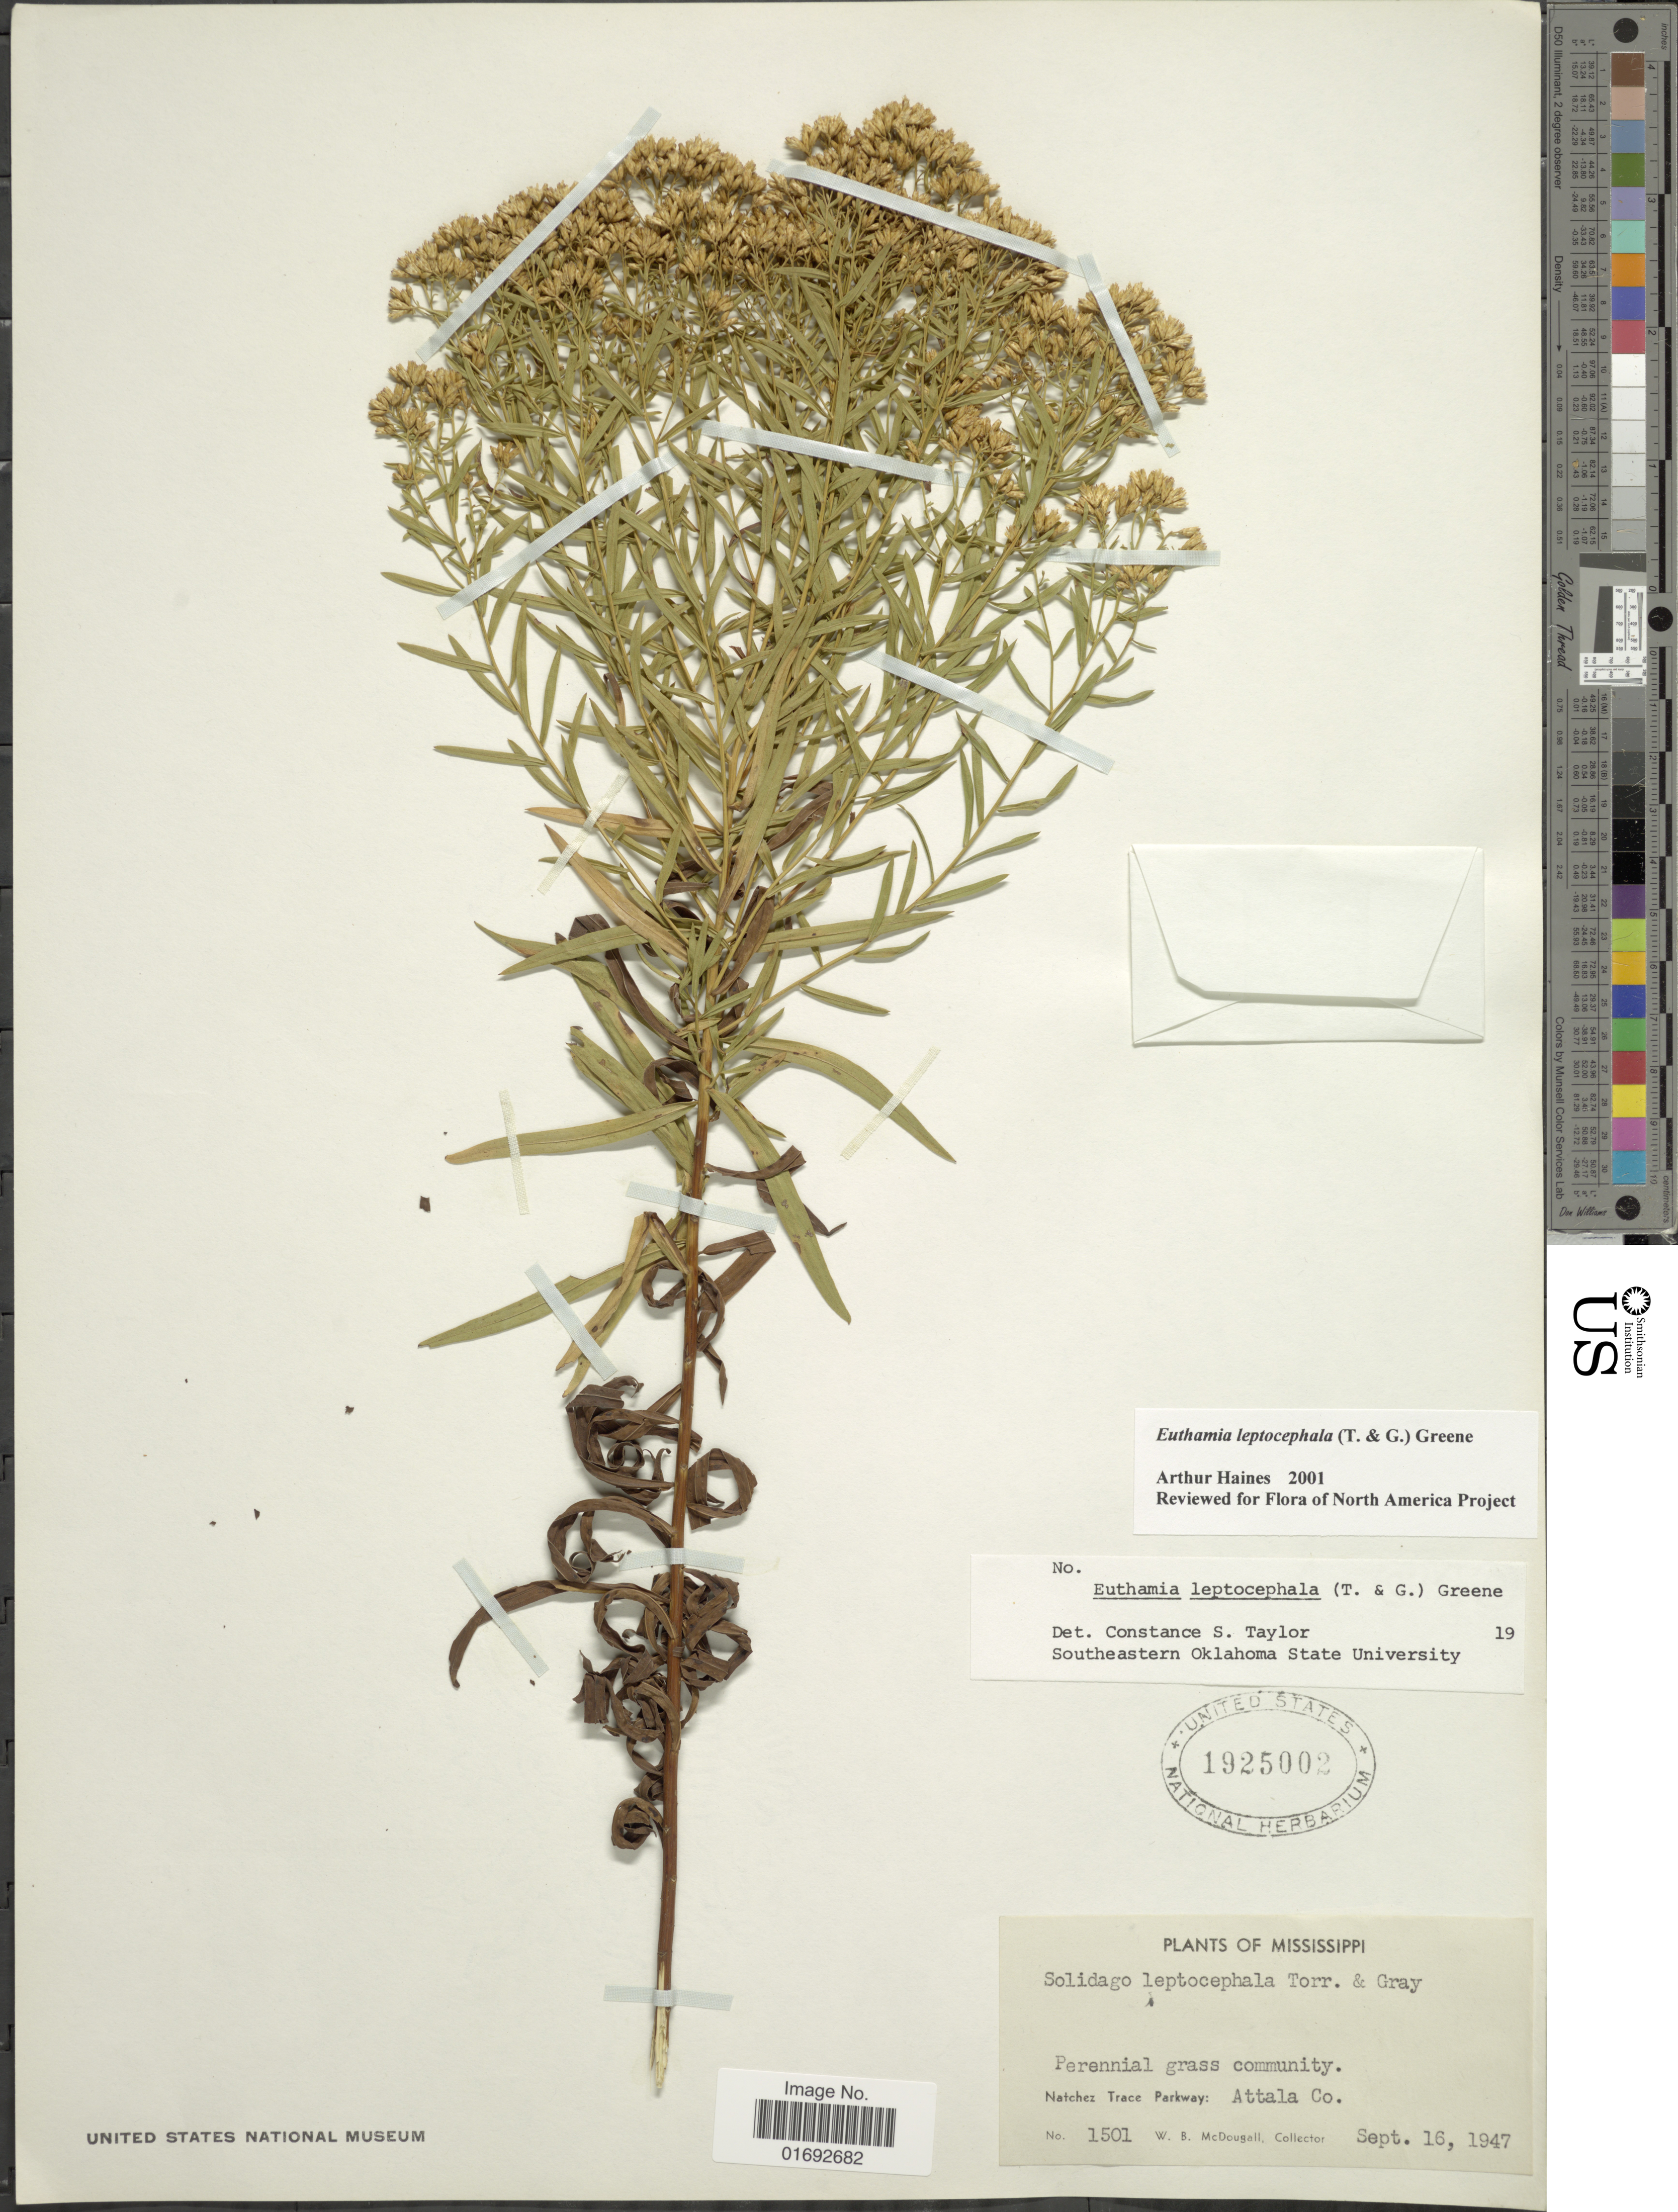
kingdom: Plantae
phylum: Tracheophyta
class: Magnoliopsida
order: Asterales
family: Asteraceae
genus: Euthamia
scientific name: Euthamia leptocephala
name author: (Torr. & A. Gray) Greene ex Porter & Britton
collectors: W. B. McDougall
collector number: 1501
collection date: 1947-09-16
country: United States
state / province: Mississippi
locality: Natchez Trace Parkway, Attala Co.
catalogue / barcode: US 1925002